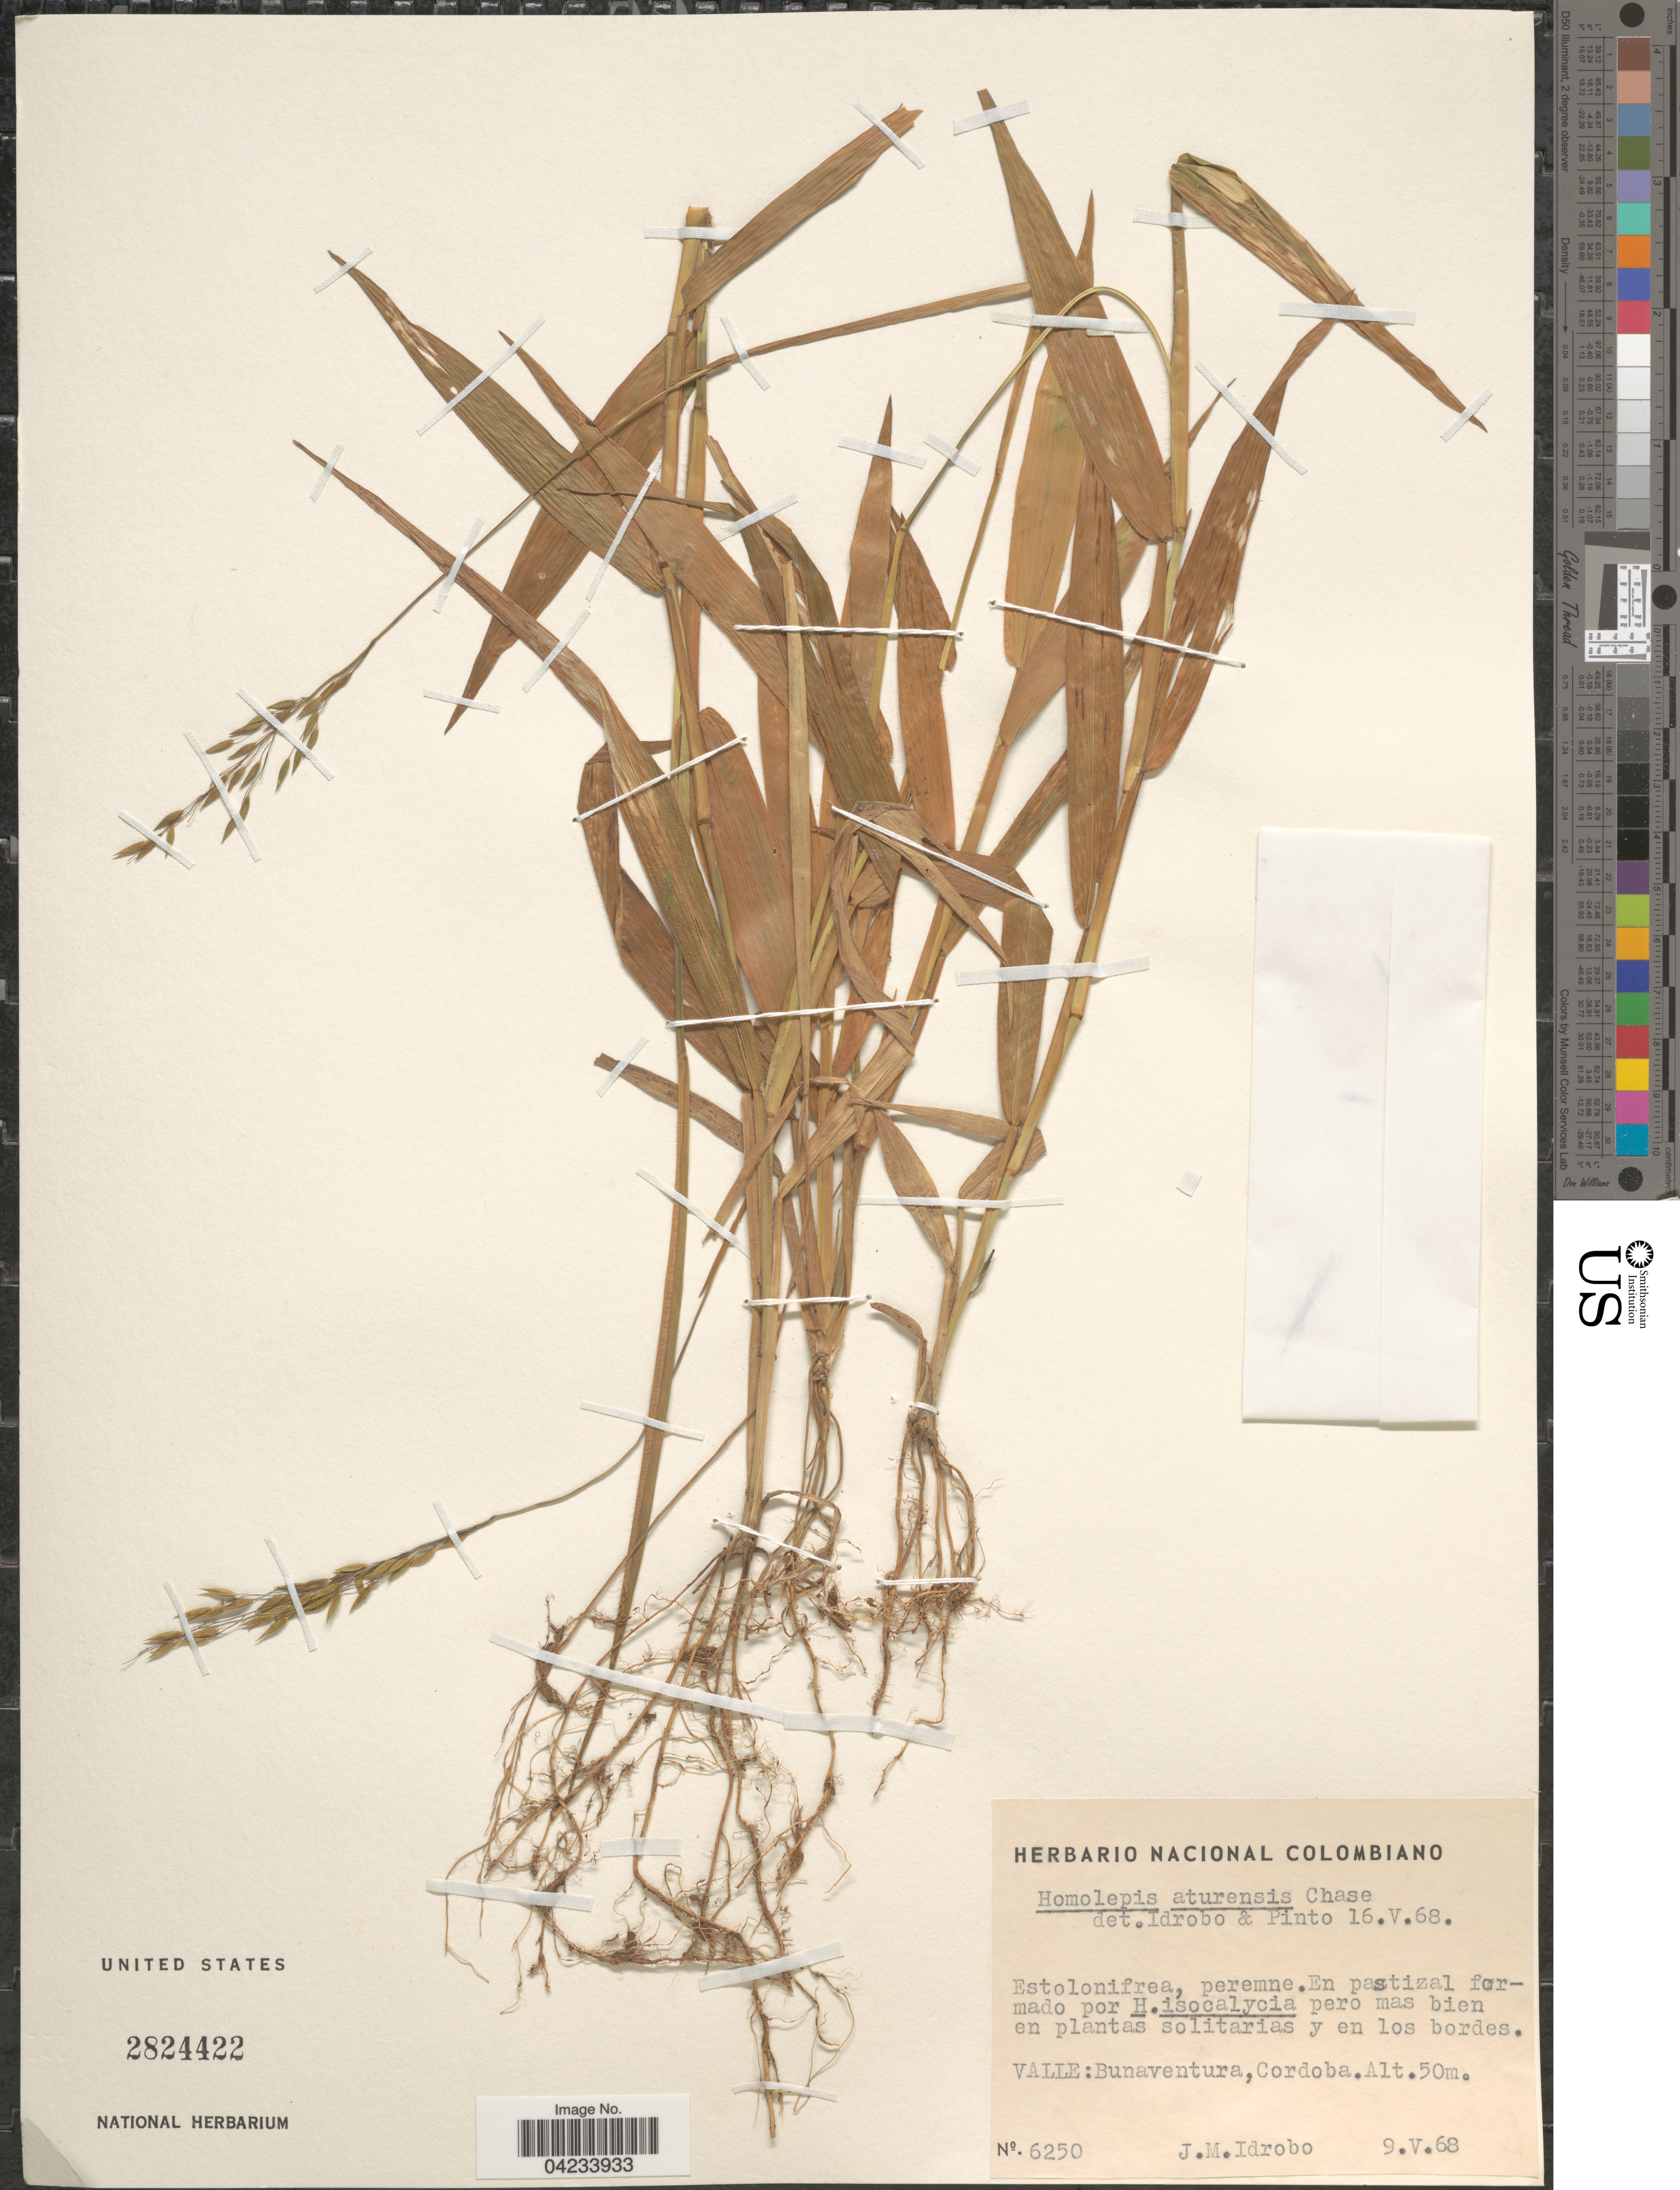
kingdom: Plantae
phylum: Tracheophyta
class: Liliopsida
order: Poales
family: Poaceae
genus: Homolepis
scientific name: Homolepis aturensis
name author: (Kunth) Chase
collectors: J. M. Idrobo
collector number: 6250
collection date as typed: Transcribed d/m/y: 9/5/68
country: Colombia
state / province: Valle del Cauca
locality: Valle: Bunaventura, Cordoba.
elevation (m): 50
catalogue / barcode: US 2824422